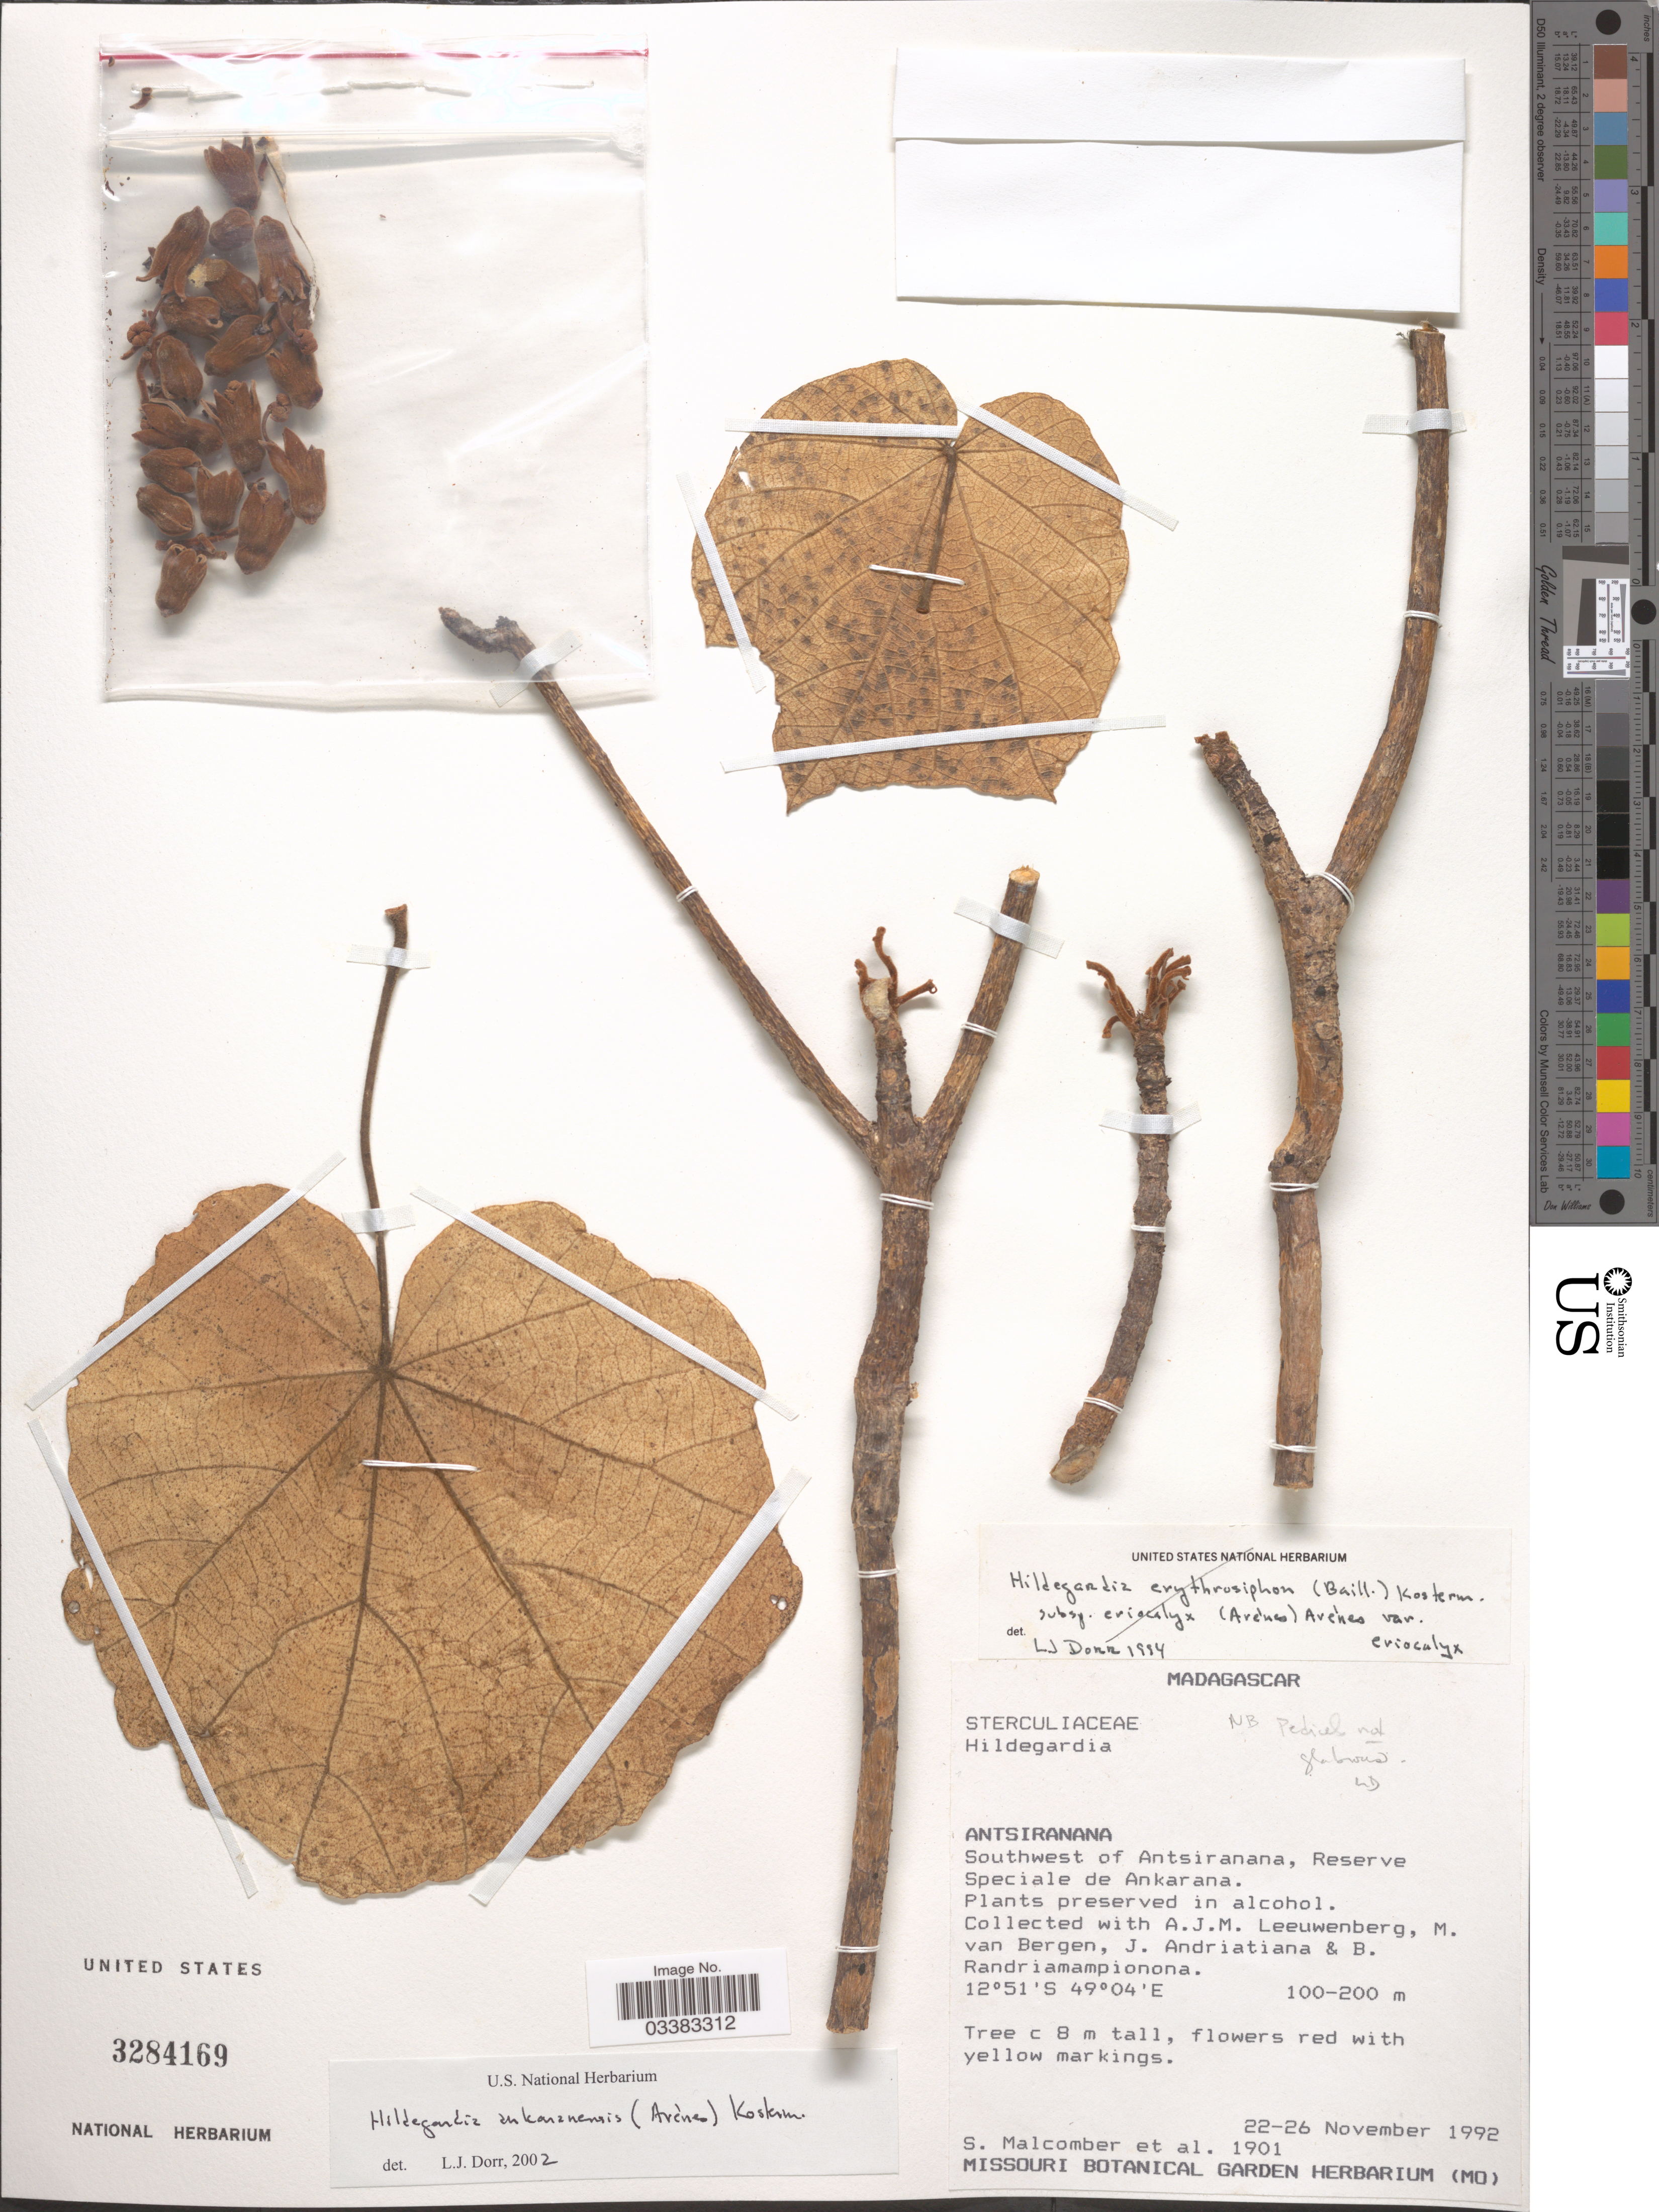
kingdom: Plantae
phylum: Tracheophyta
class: Magnoliopsida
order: Malvales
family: Malvaceae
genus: Hildegardia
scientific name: Hildegardia ankaranensis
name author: (Arènes) Kosterm.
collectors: S. T. Malcomber, A. J. M. Leeuwenberg, M. van Bergen, J. Andriatiana & B. Randriamampionona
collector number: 1901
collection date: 1992-11-22/1992-11-26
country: Madagascar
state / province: Diana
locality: Southwest of Antsiranana, Reserve Speciale de Ankarana.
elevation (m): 100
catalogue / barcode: US 3284169